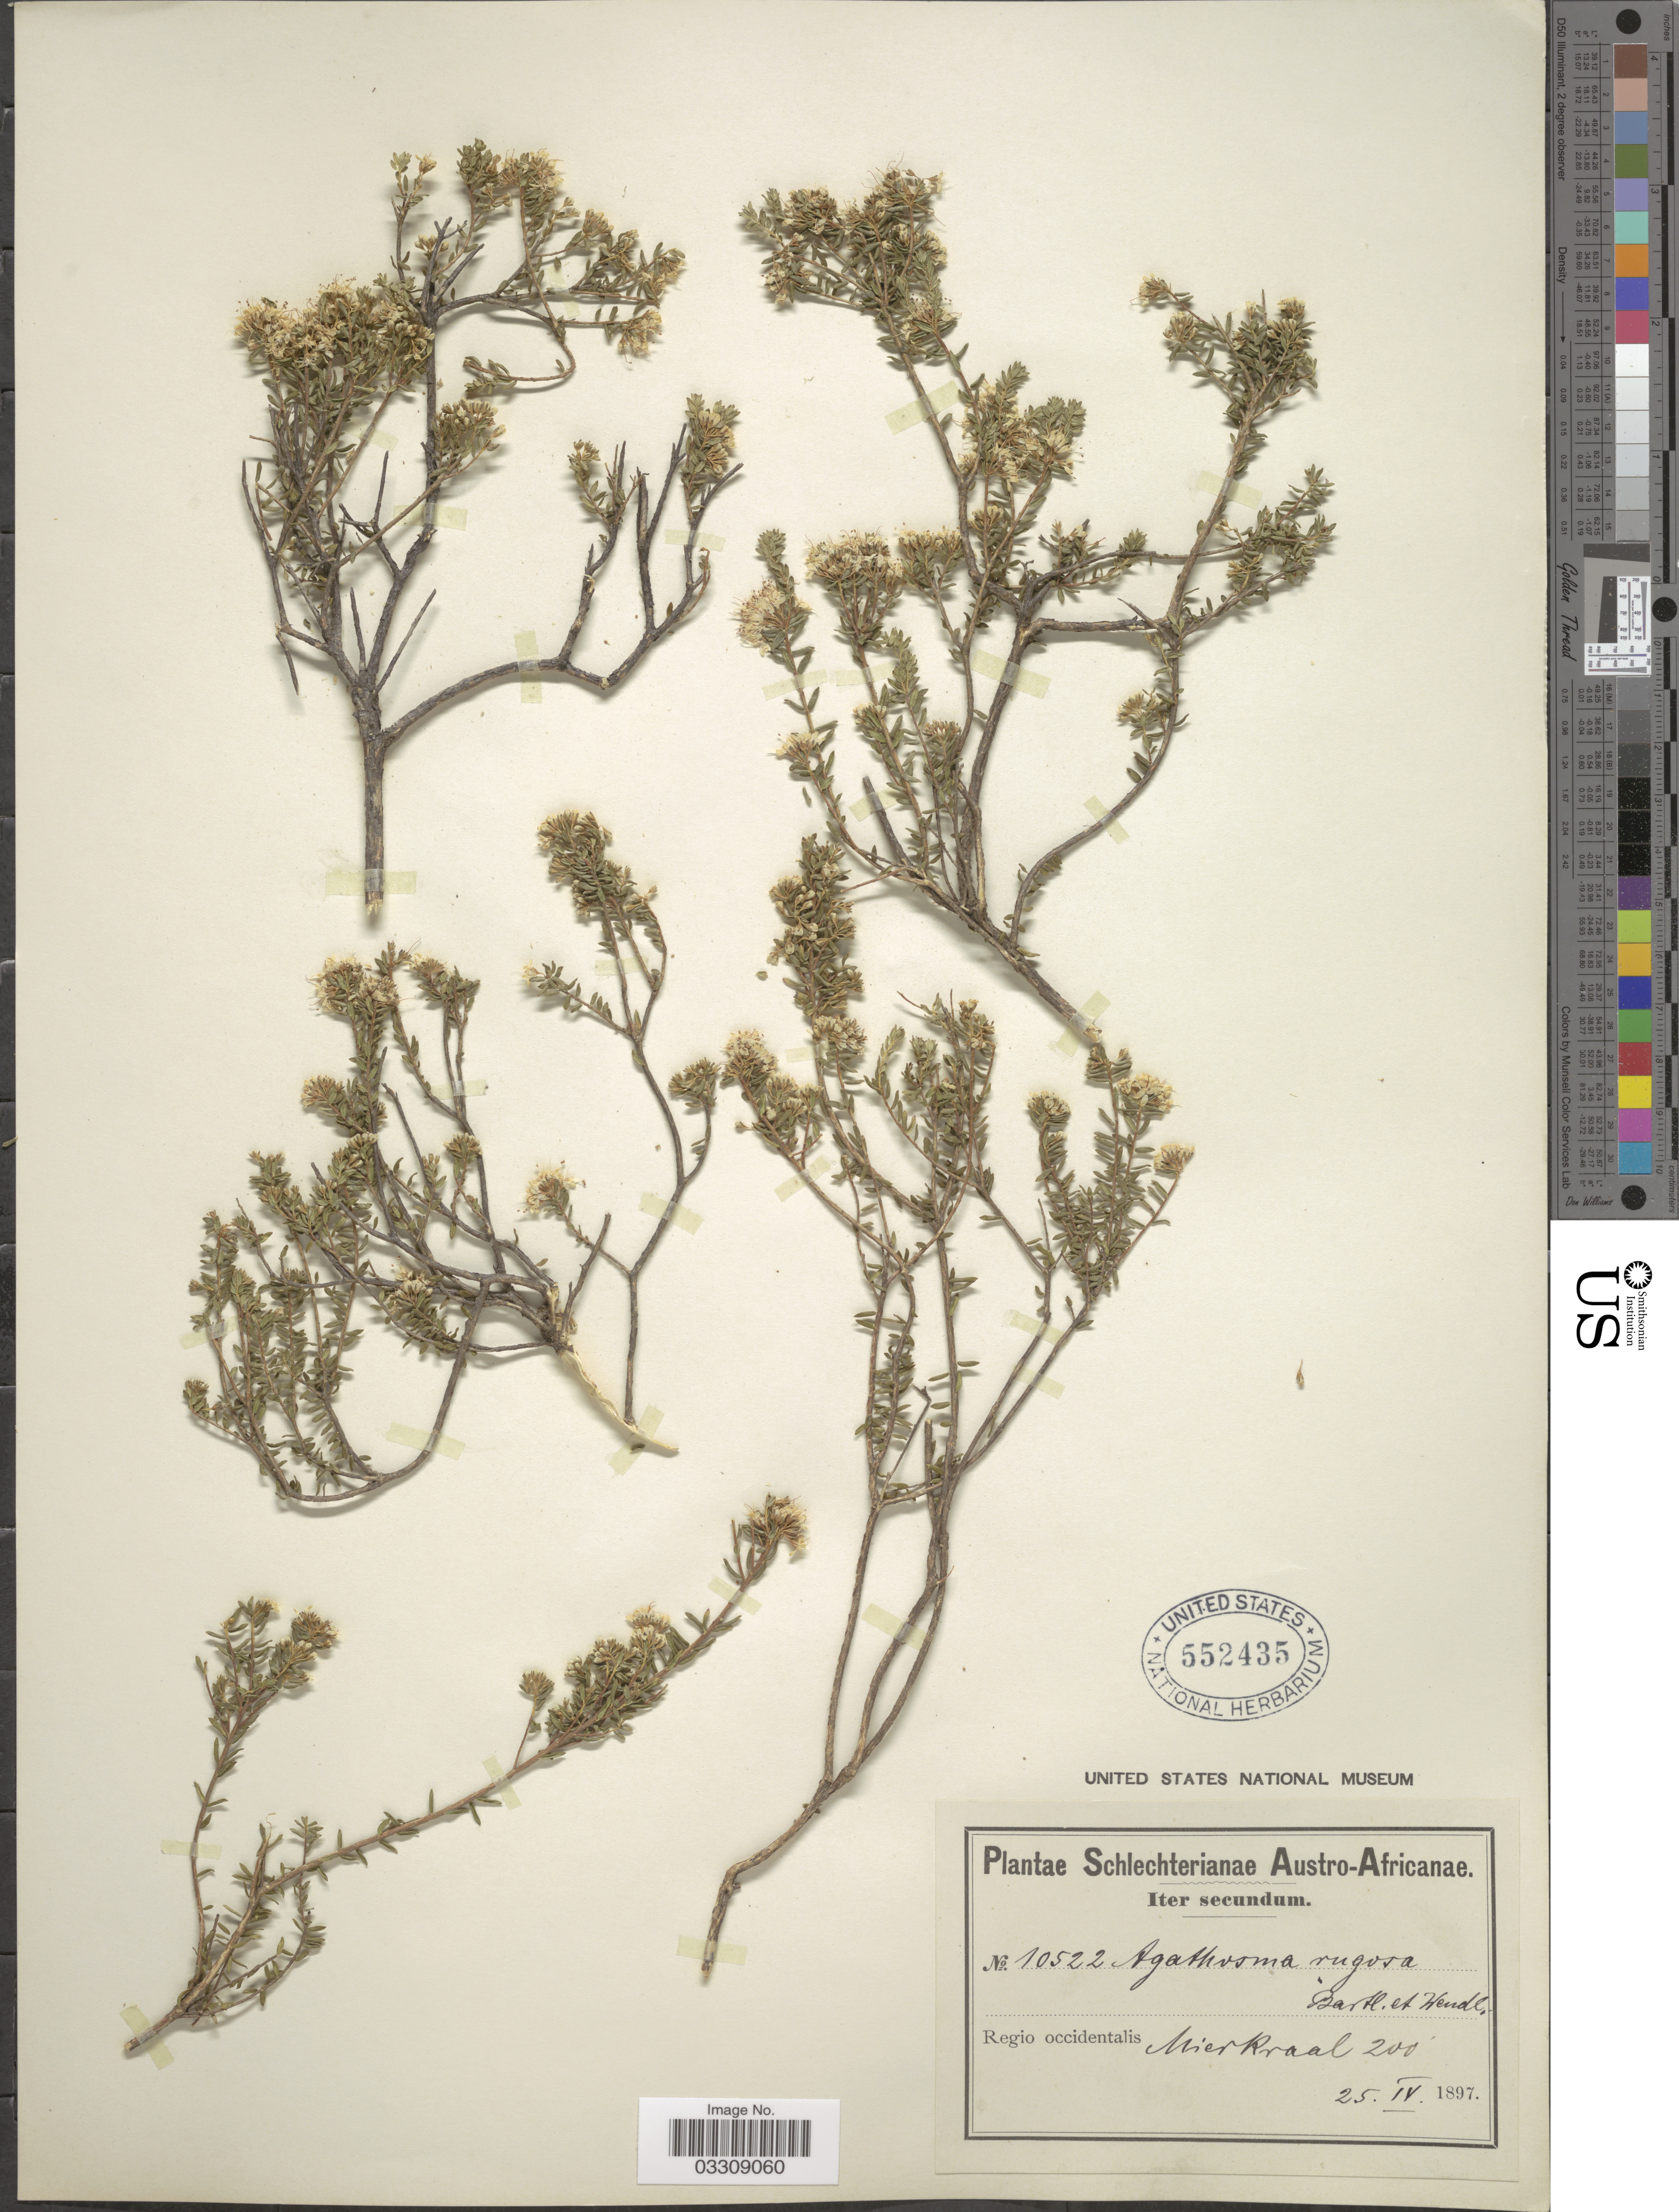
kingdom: Plantae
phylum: Tracheophyta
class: Magnoliopsida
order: Sapindales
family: Rutaceae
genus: Agathosma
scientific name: Agathosma rugosa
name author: (Thunb.) Link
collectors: Schlechter, --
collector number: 10522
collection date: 1897-04-25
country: South Africa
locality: Austro-Africanae. Regio occidentalis Mierkraal.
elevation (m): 61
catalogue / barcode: US 552435